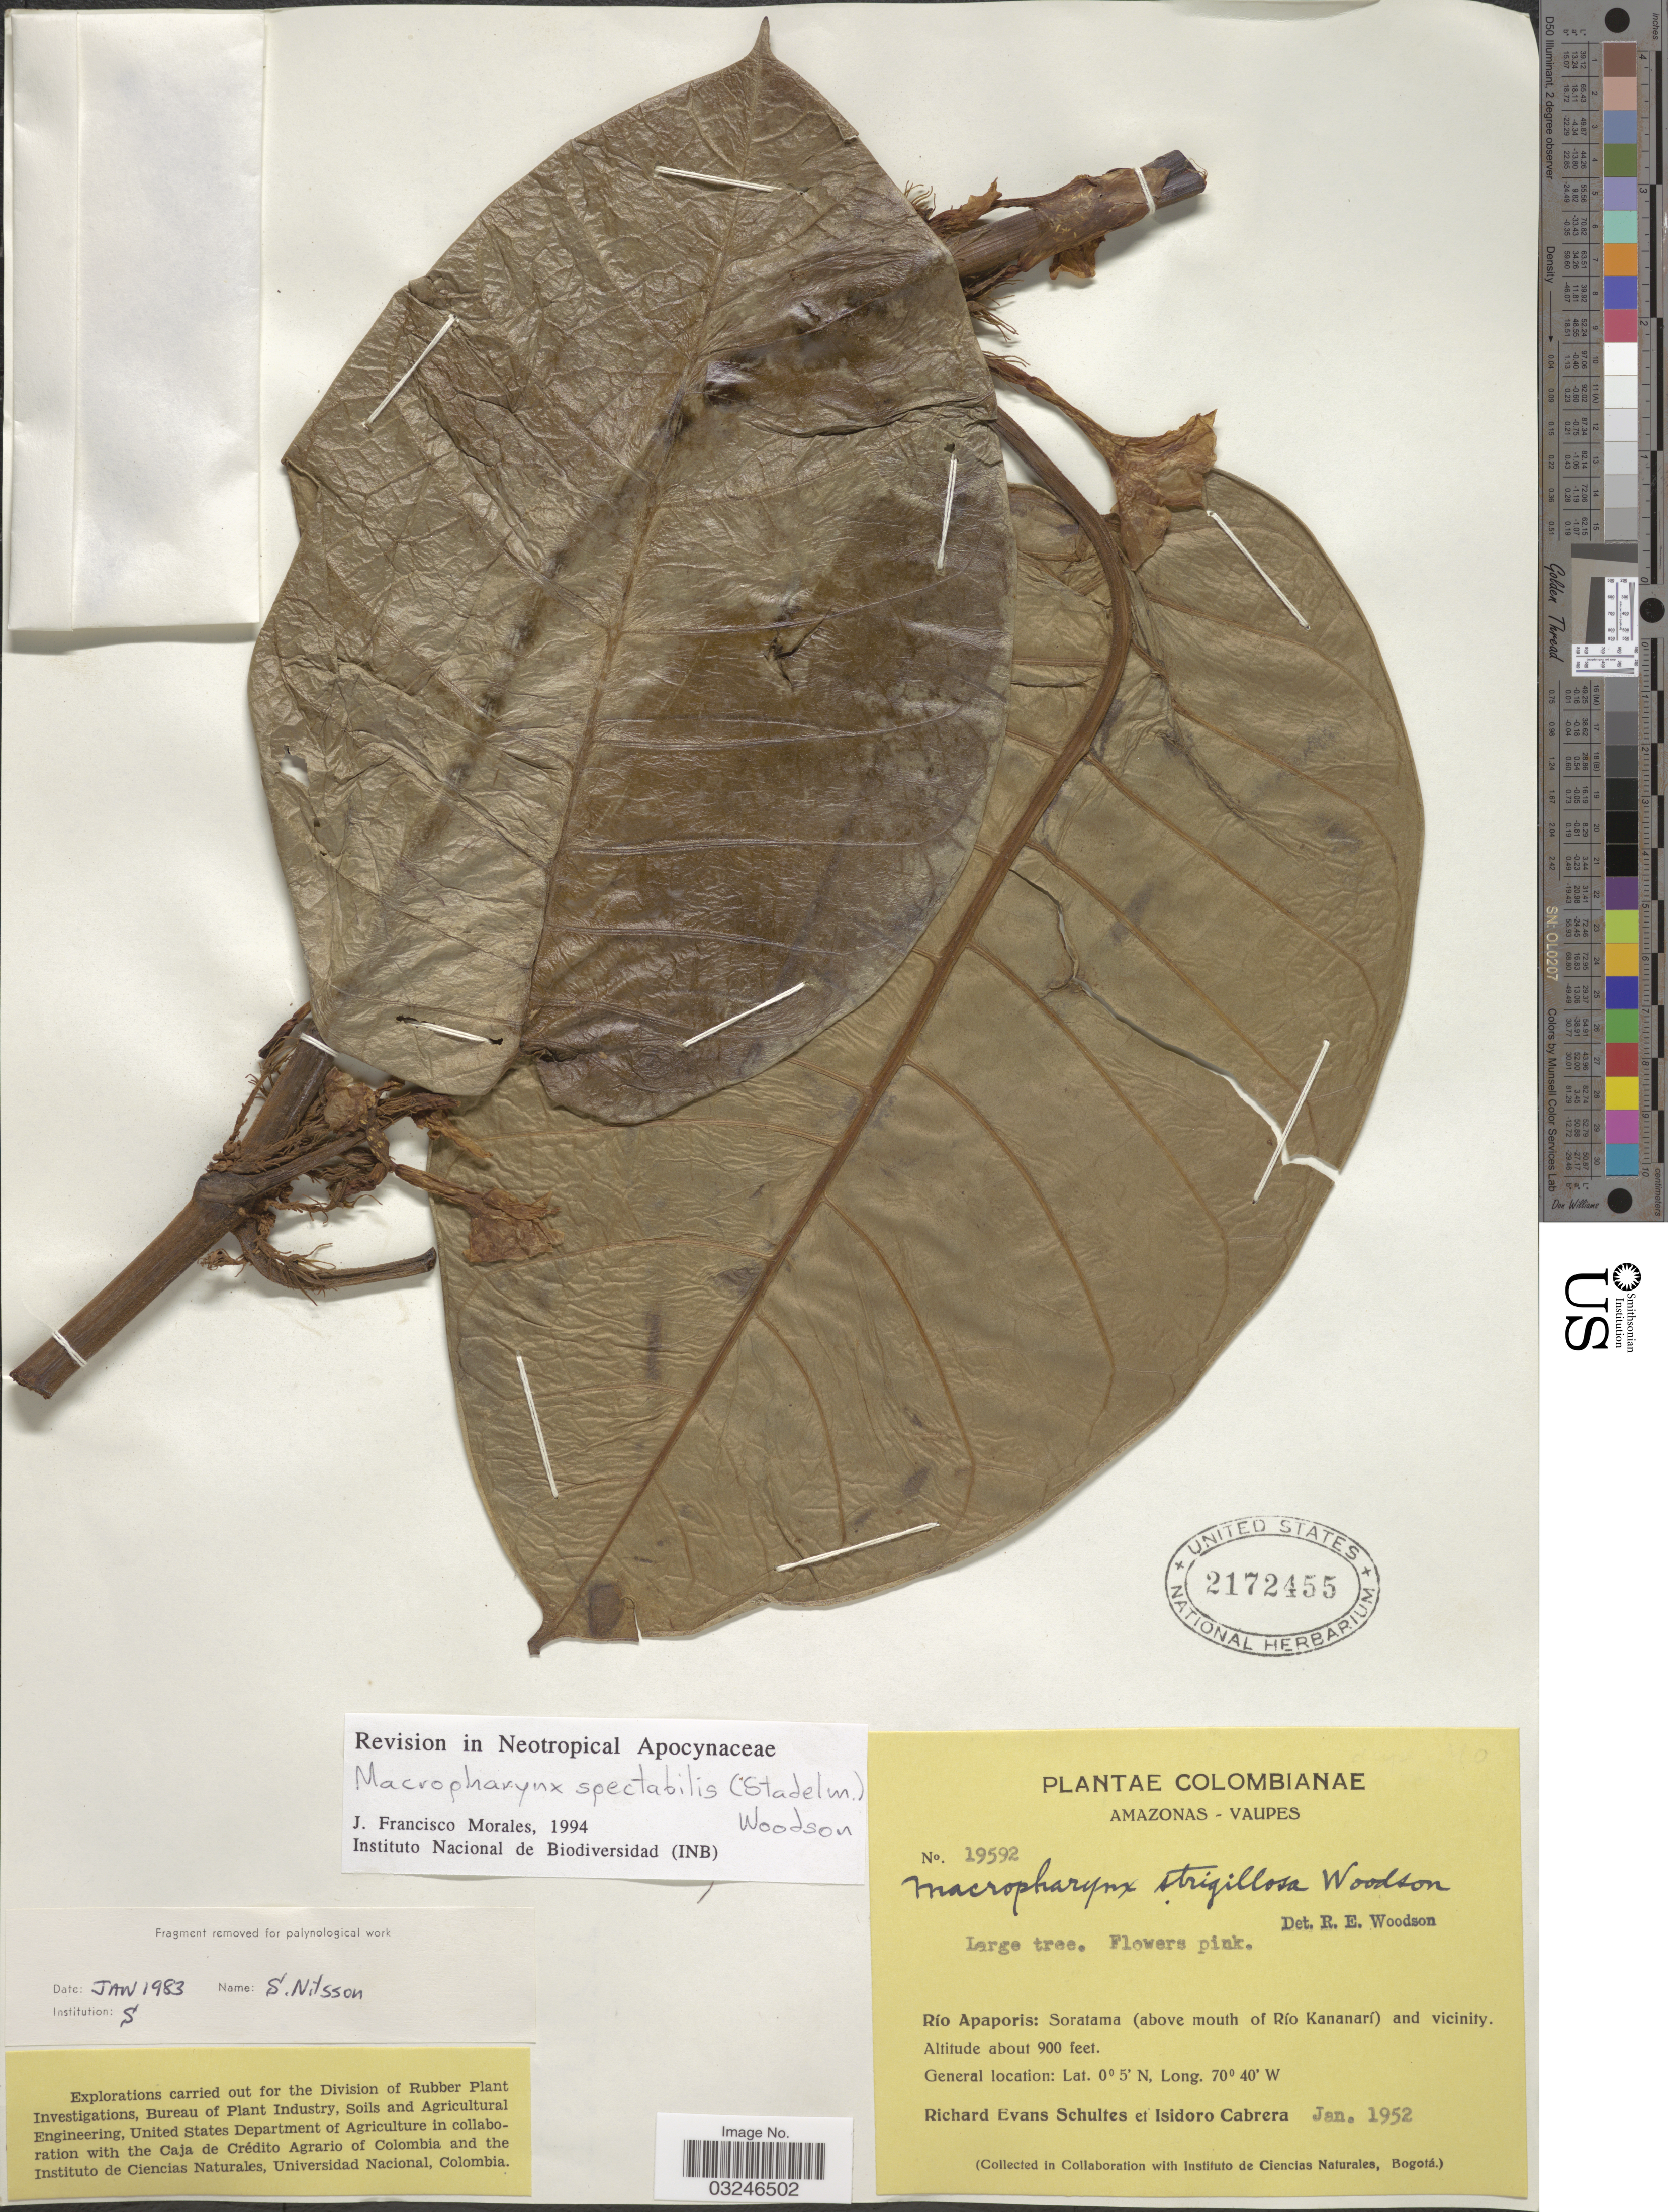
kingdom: Plantae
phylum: Tracheophyta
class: Magnoliopsida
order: Gentianales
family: Apocynaceae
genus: Macropharynx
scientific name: Macropharynx spectabilis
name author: (Stadelm.) Woodson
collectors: R. E. Schultes & I. Cabrera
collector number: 19592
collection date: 1952-01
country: Colombia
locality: Amazonas-Vaupes. Río Apaporis: Soratama (above mouth of Río Kananarí) and vicinity.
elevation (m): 274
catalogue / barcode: US 2172455